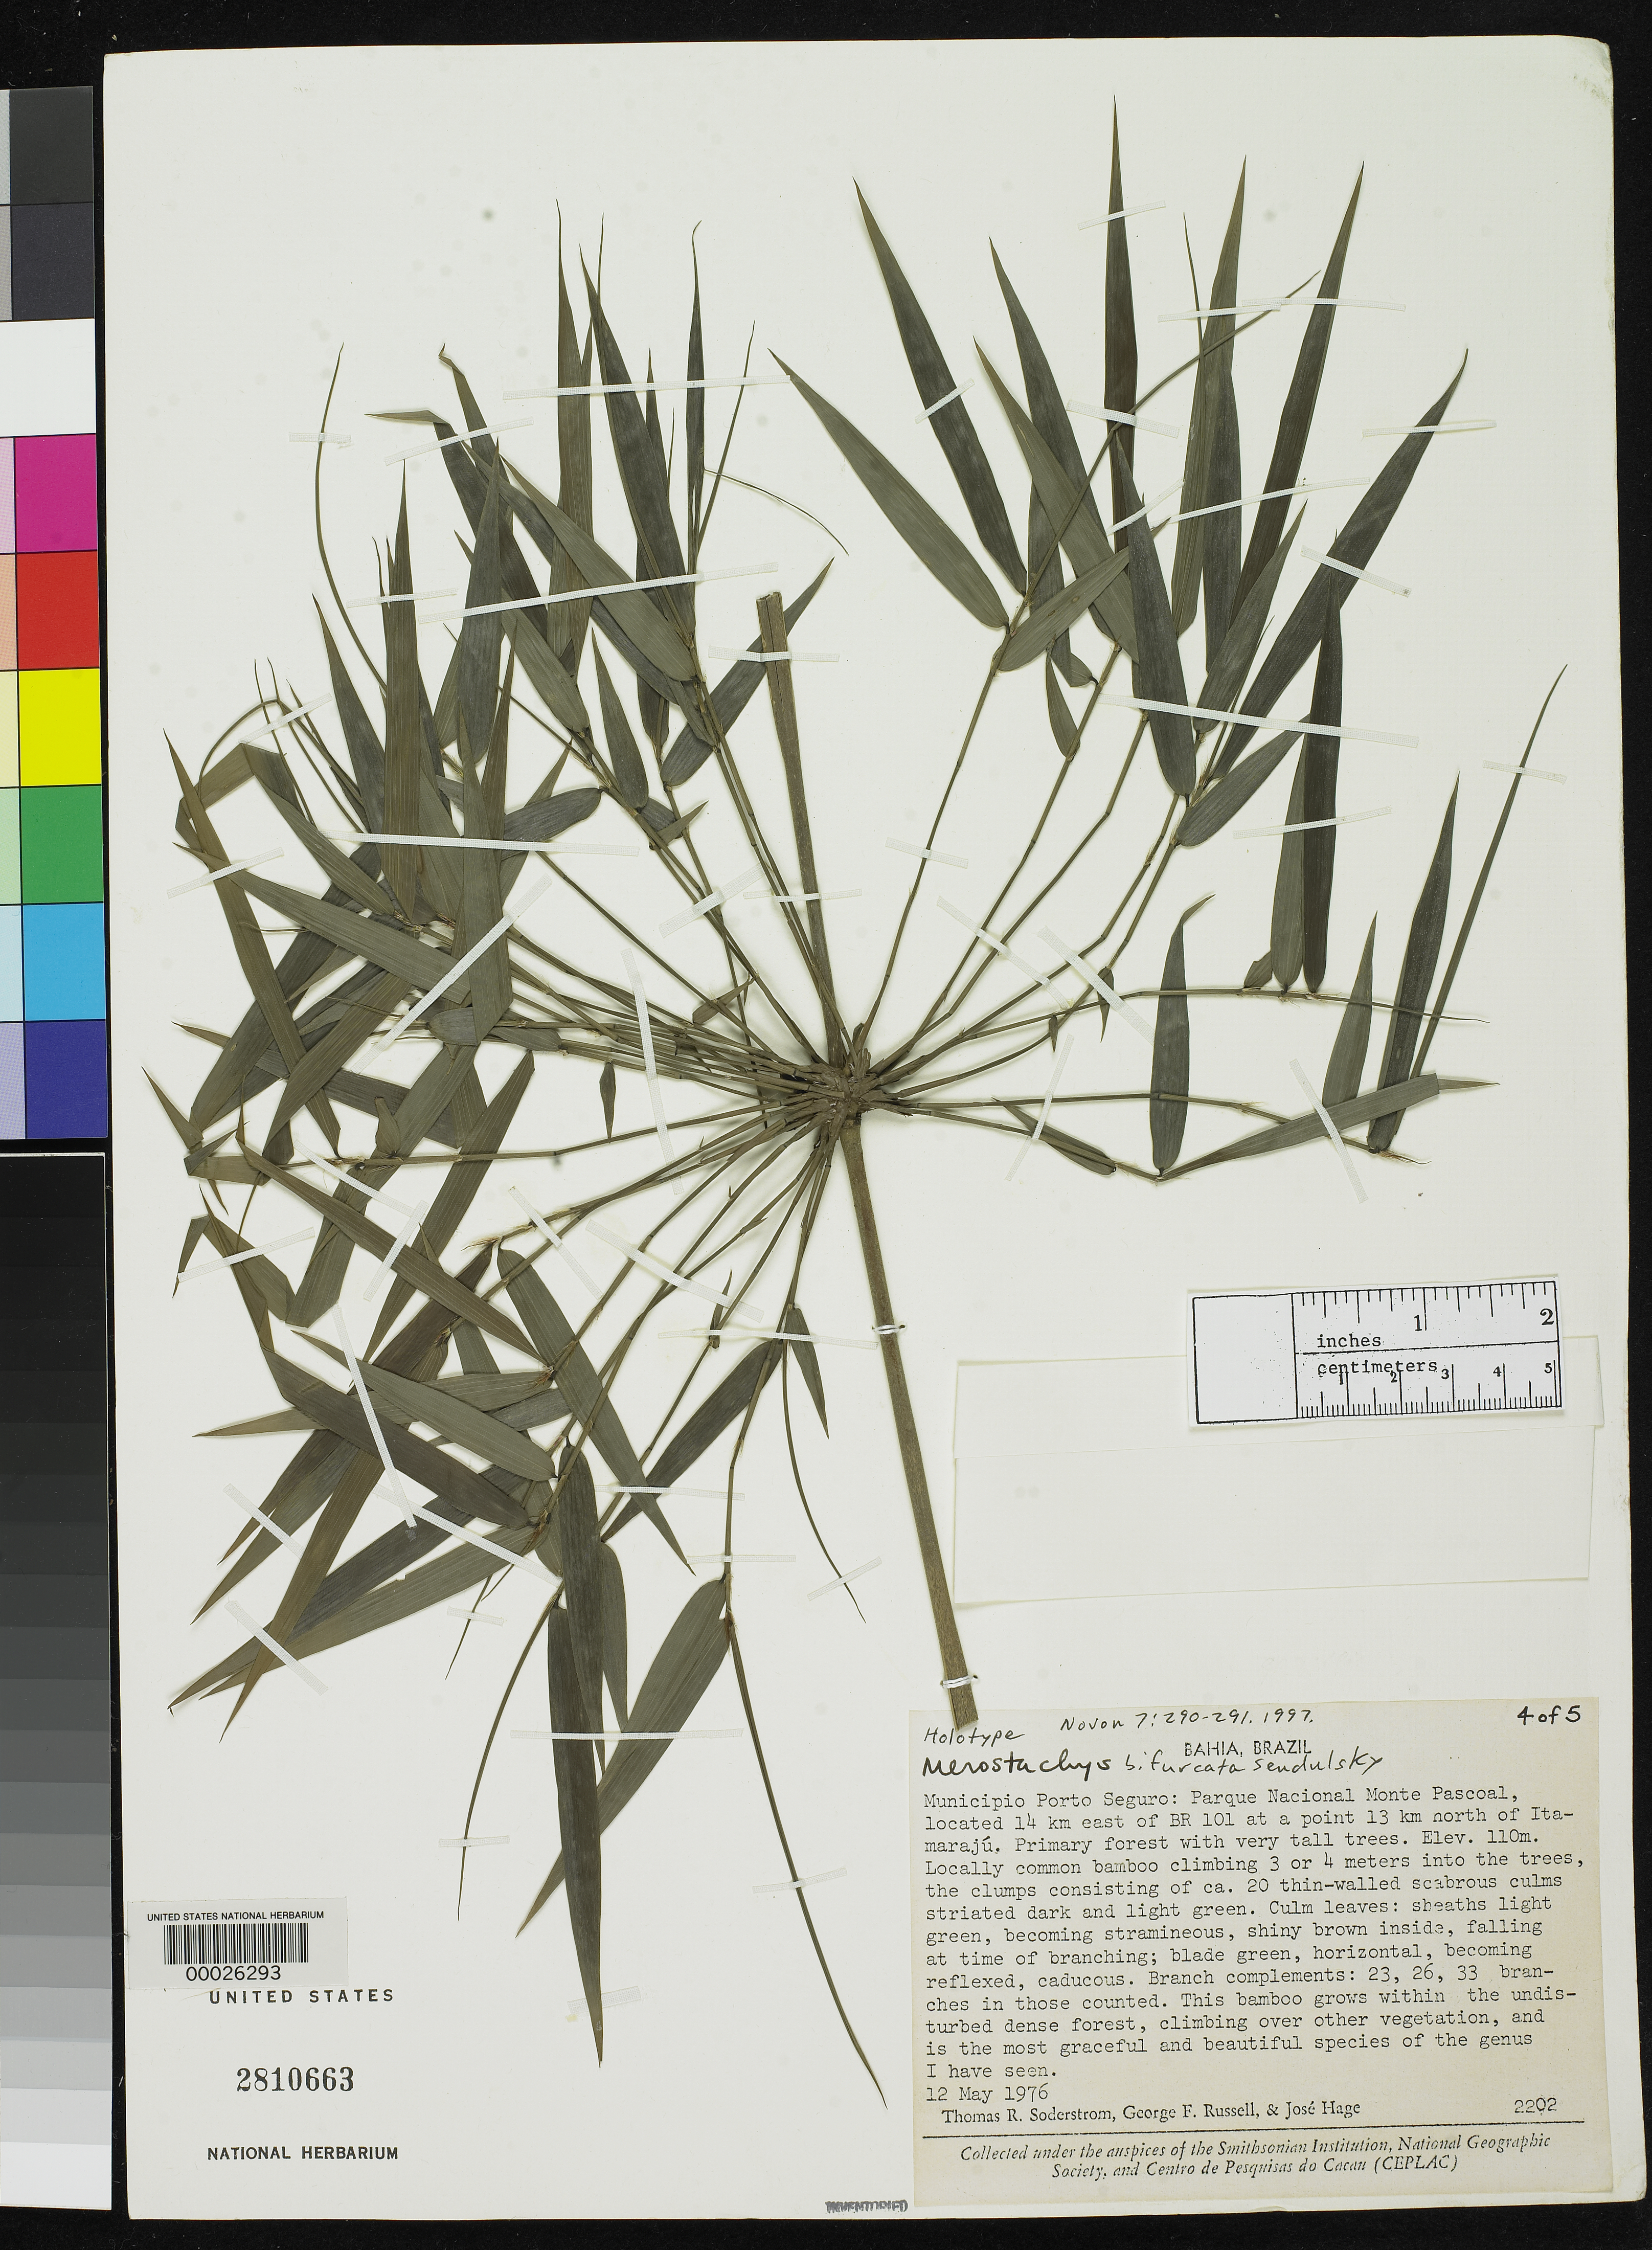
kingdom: Plantae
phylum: Tracheophyta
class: Liliopsida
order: Poales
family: Poaceae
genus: Merostachys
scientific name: Merostachys bifurcata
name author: Send.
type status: Holotype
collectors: T. R. Soderstrom, G. Russell & J. Hage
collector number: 2202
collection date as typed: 12 May 1976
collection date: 1976-05-12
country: Brazil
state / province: Bahia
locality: Municipio Porto Seguro: Parque Nacional Monte Pascoal, located 14 km east of BR 101 at a point 13 km north of Itamarajú.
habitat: Primary forest with very tall trees.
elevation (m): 110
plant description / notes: Holotype mounted on 5 sheets.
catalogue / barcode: US 2810663